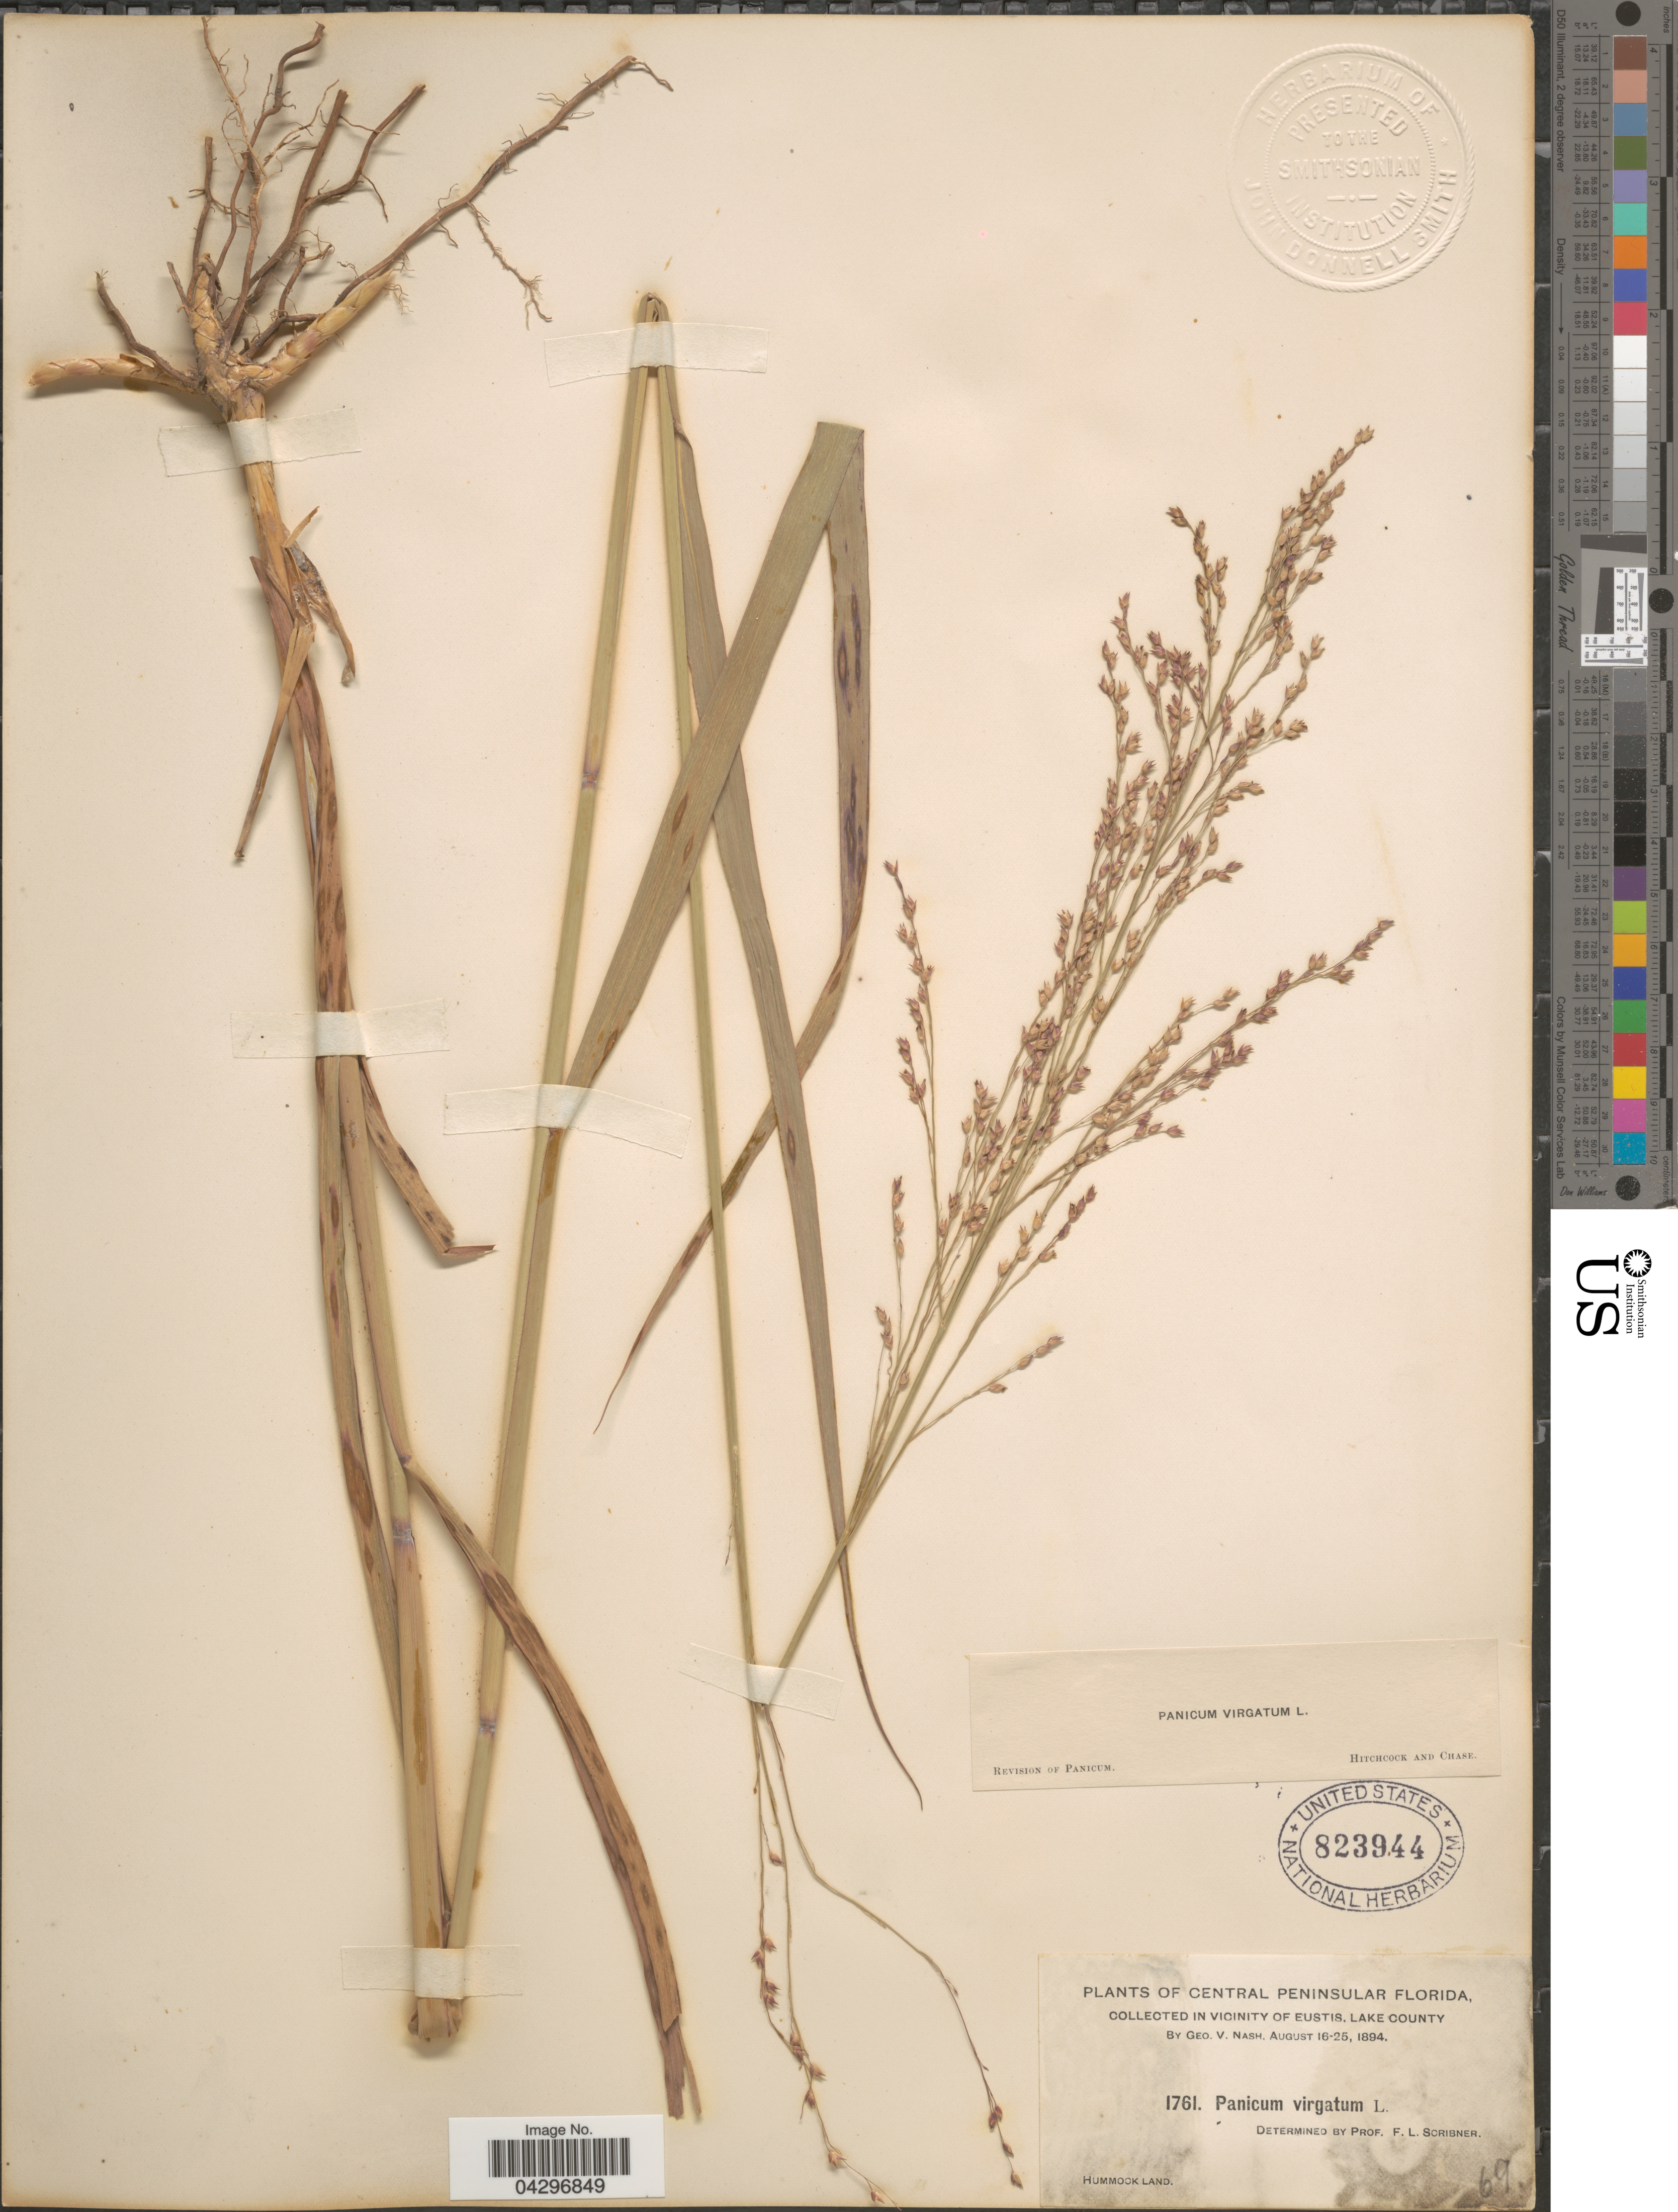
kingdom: Plantae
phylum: Tracheophyta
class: Liliopsida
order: Poales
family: Poaceae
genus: Panicum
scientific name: Panicum virgatum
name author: L.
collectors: G. V. Nash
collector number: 1761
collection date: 1894-08-16/1894-08-25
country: United States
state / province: Florida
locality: Central Peninsular Florida. In vicinity of Eustis, Lake County.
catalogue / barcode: US 823944